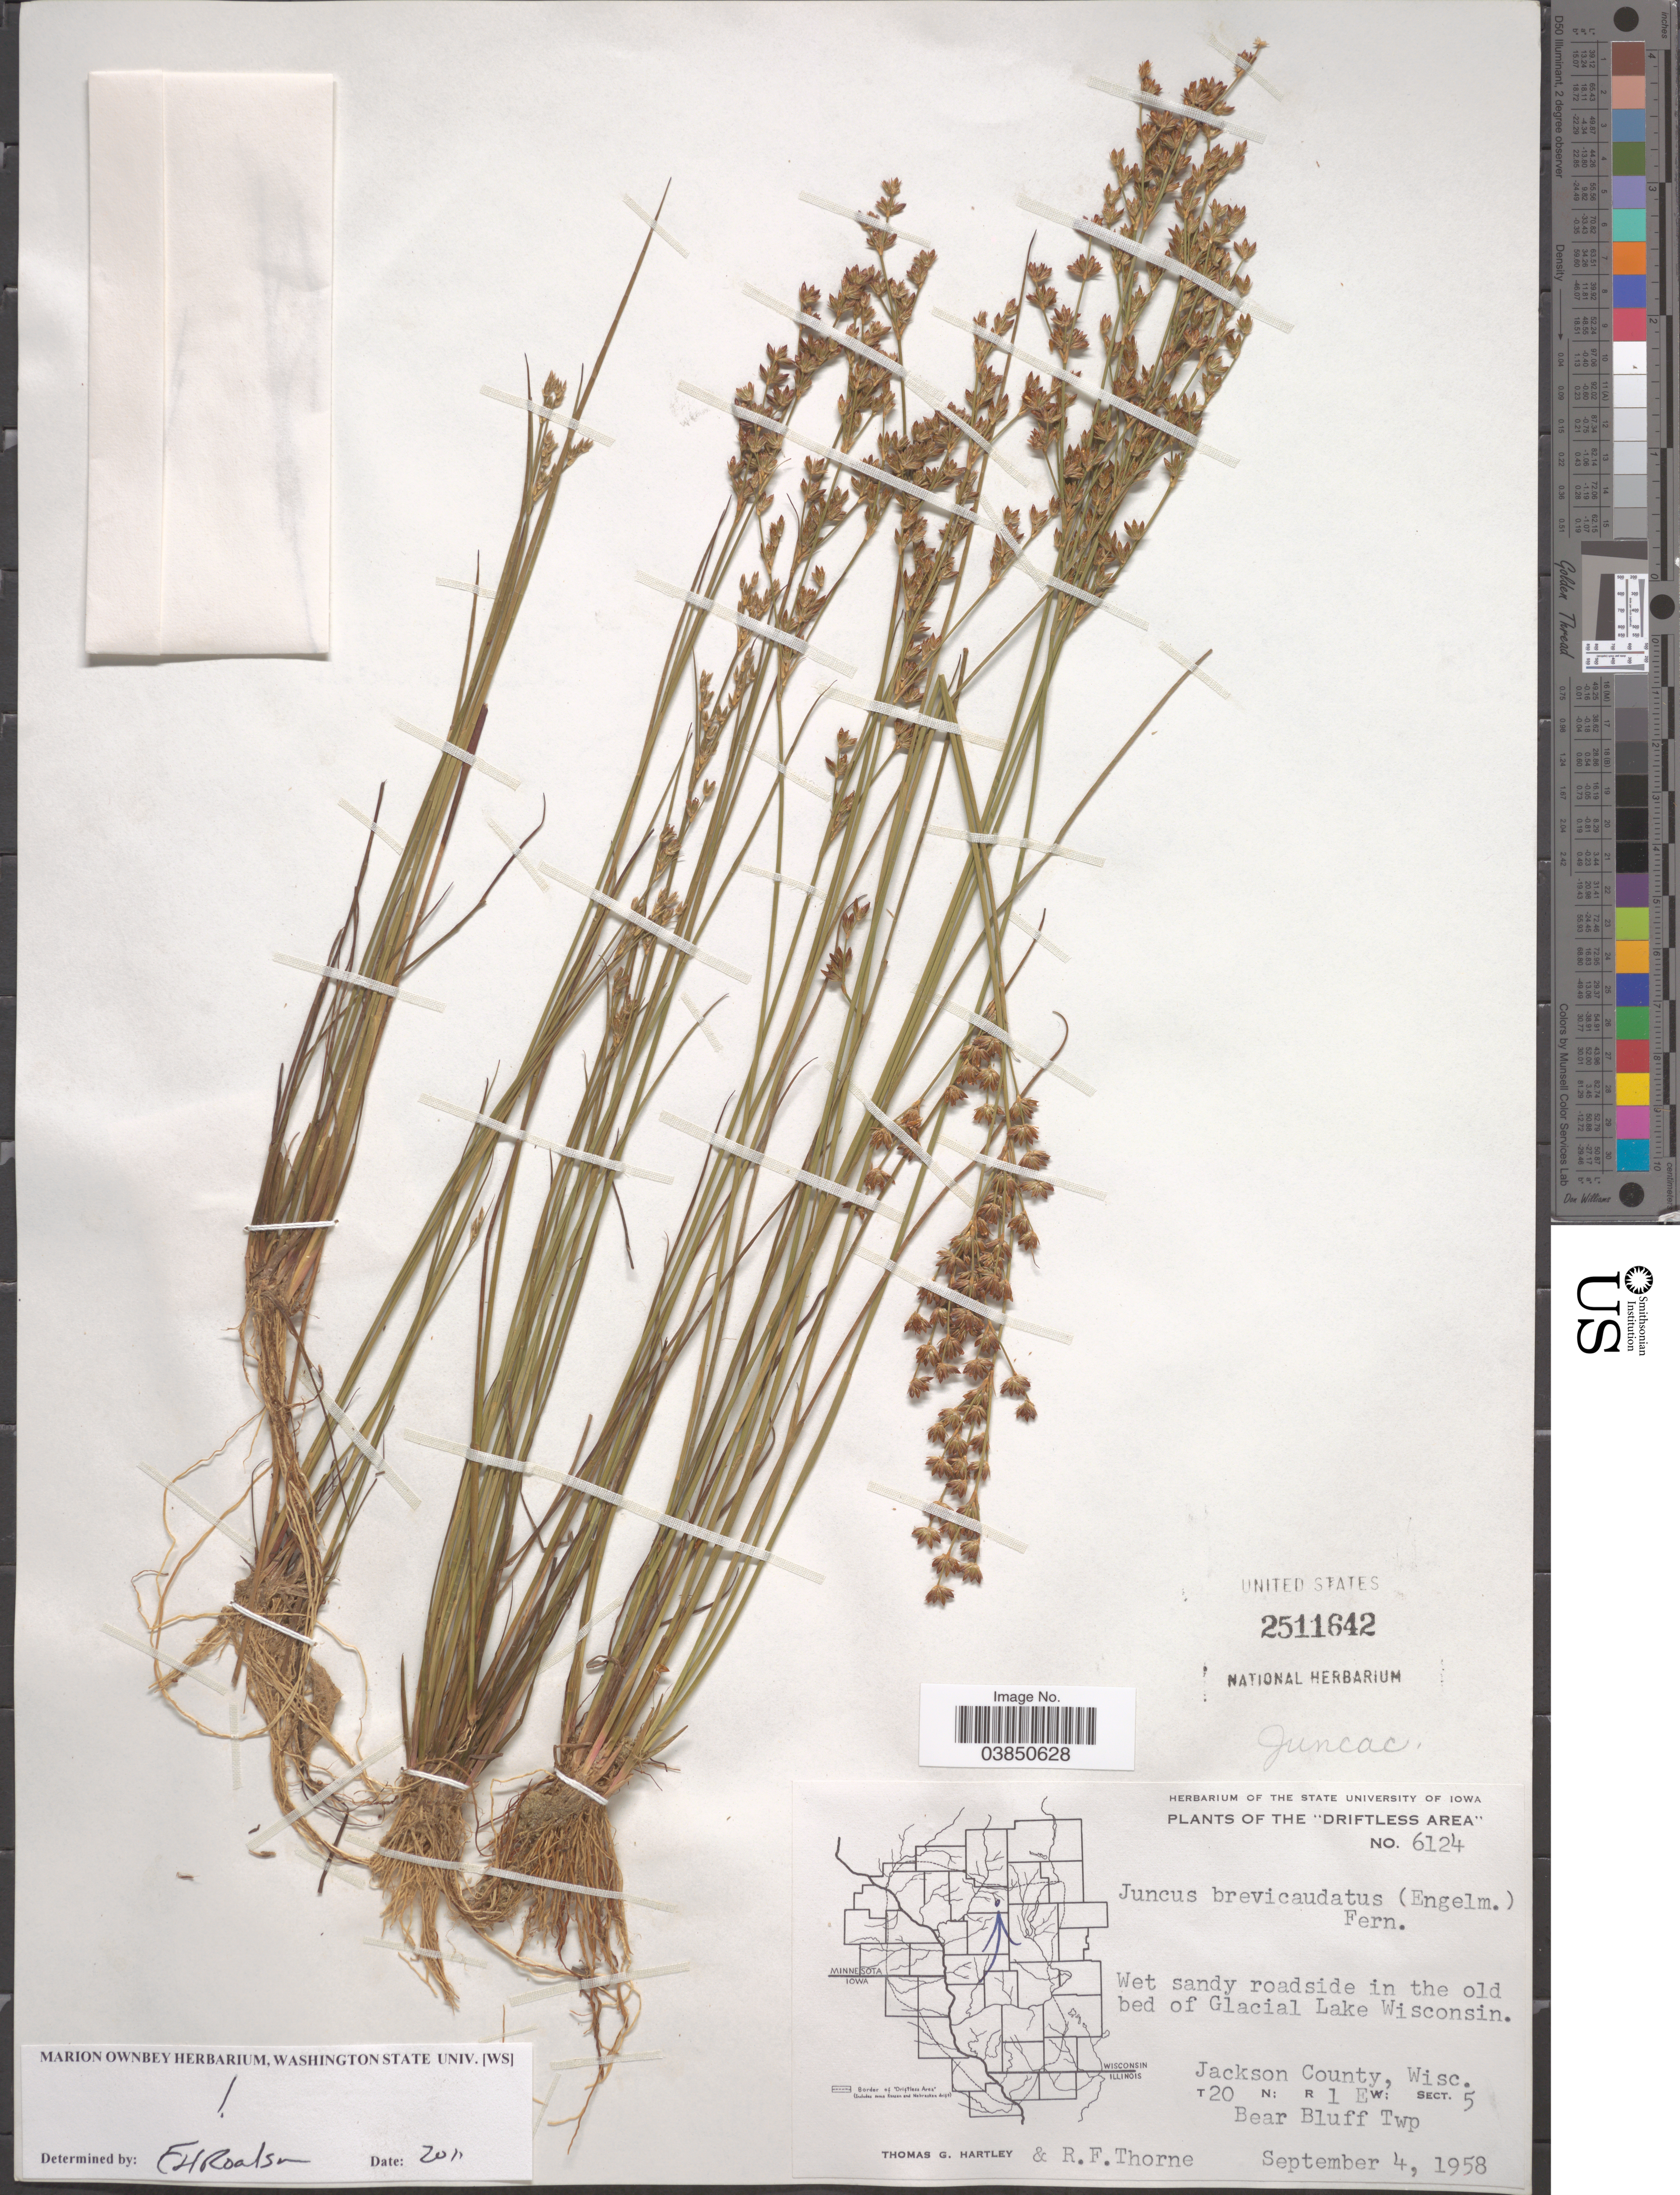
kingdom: Plantae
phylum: Tracheophyta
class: Liliopsida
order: Poales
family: Juncaceae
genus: Juncus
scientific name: Juncus brevicaudatus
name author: (Engelm.) Fernald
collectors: T. G. Hartley & R. Thorne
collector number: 6124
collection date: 1958-09-04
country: United States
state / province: Wisconsin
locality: The "Driftless Area". Wet sandy roadside in the old bed of Glacial Lake Wisconsin. Jackson County. T20 N; R1E; Sect. 5. Bear Bluff Twp.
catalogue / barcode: US 2511642